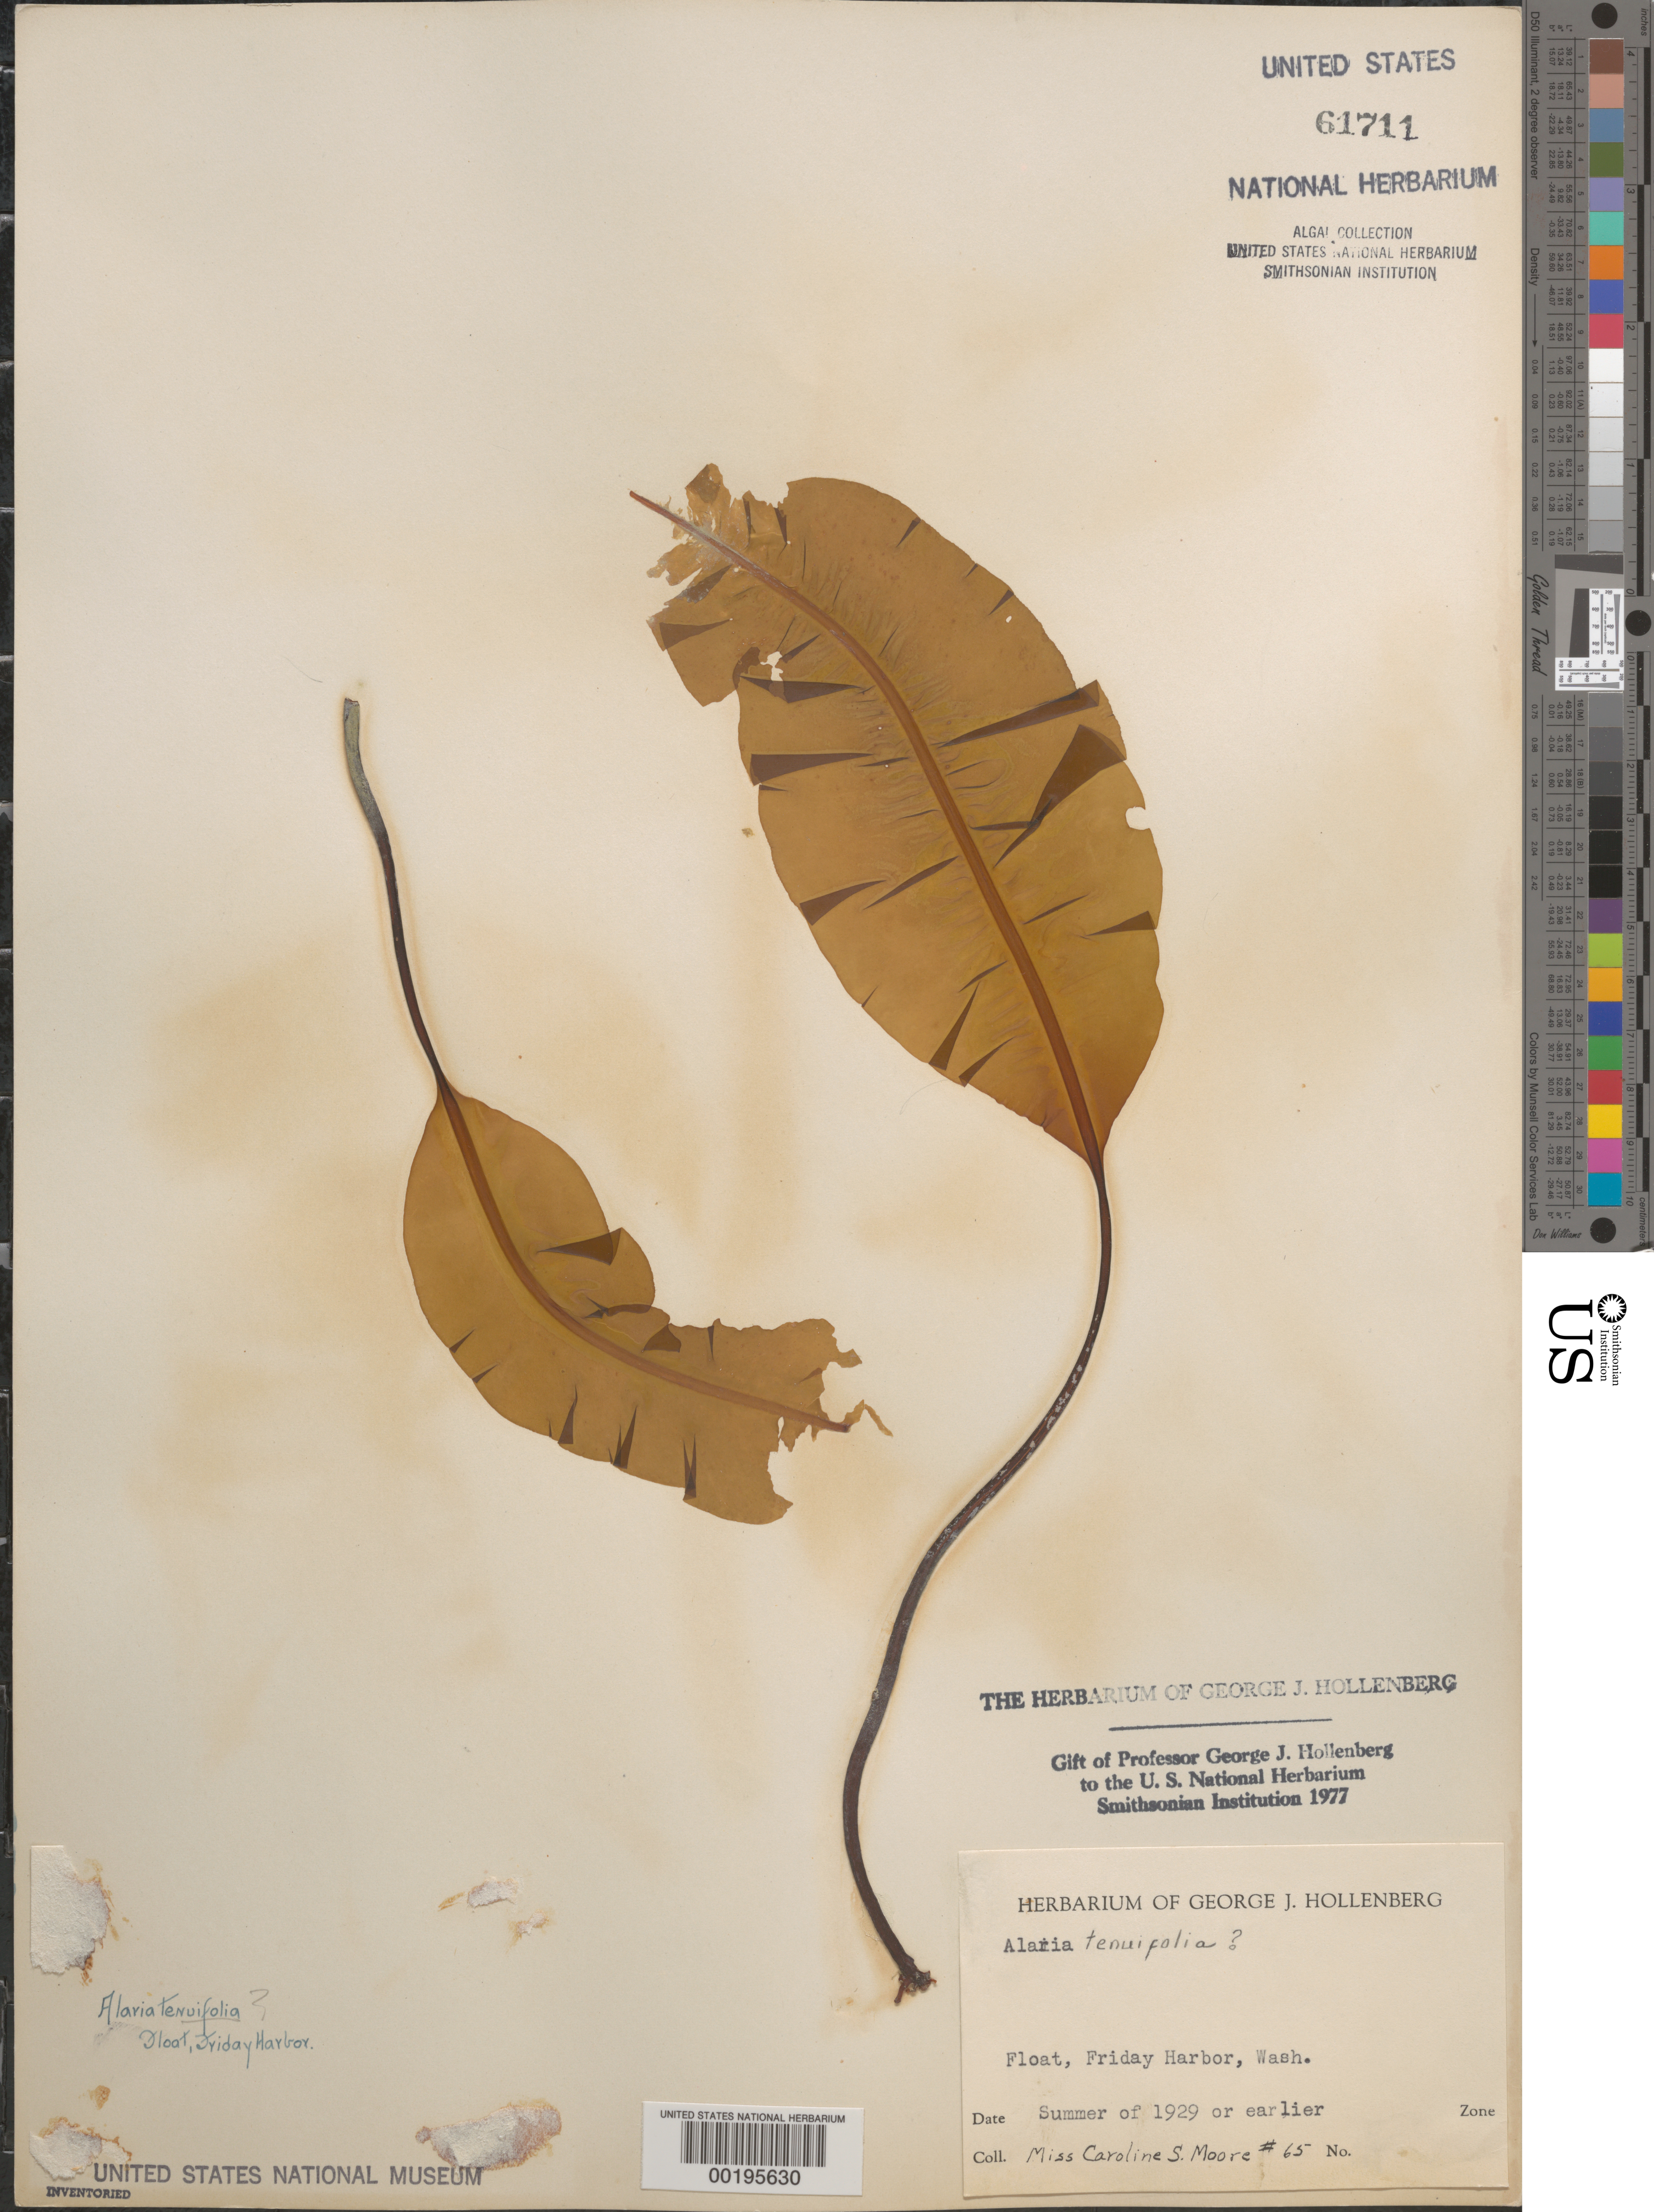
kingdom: Chromista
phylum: Ochrophyta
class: Phaeophyceae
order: Laminariales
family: Alariaceae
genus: Alaria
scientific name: Alaria marginata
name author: Postels & Rupr.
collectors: C. Moore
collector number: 65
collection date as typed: Sum 1929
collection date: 1929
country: United States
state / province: Washington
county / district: San Juan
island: San Juan Island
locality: Friday Harbor area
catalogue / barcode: US 61711